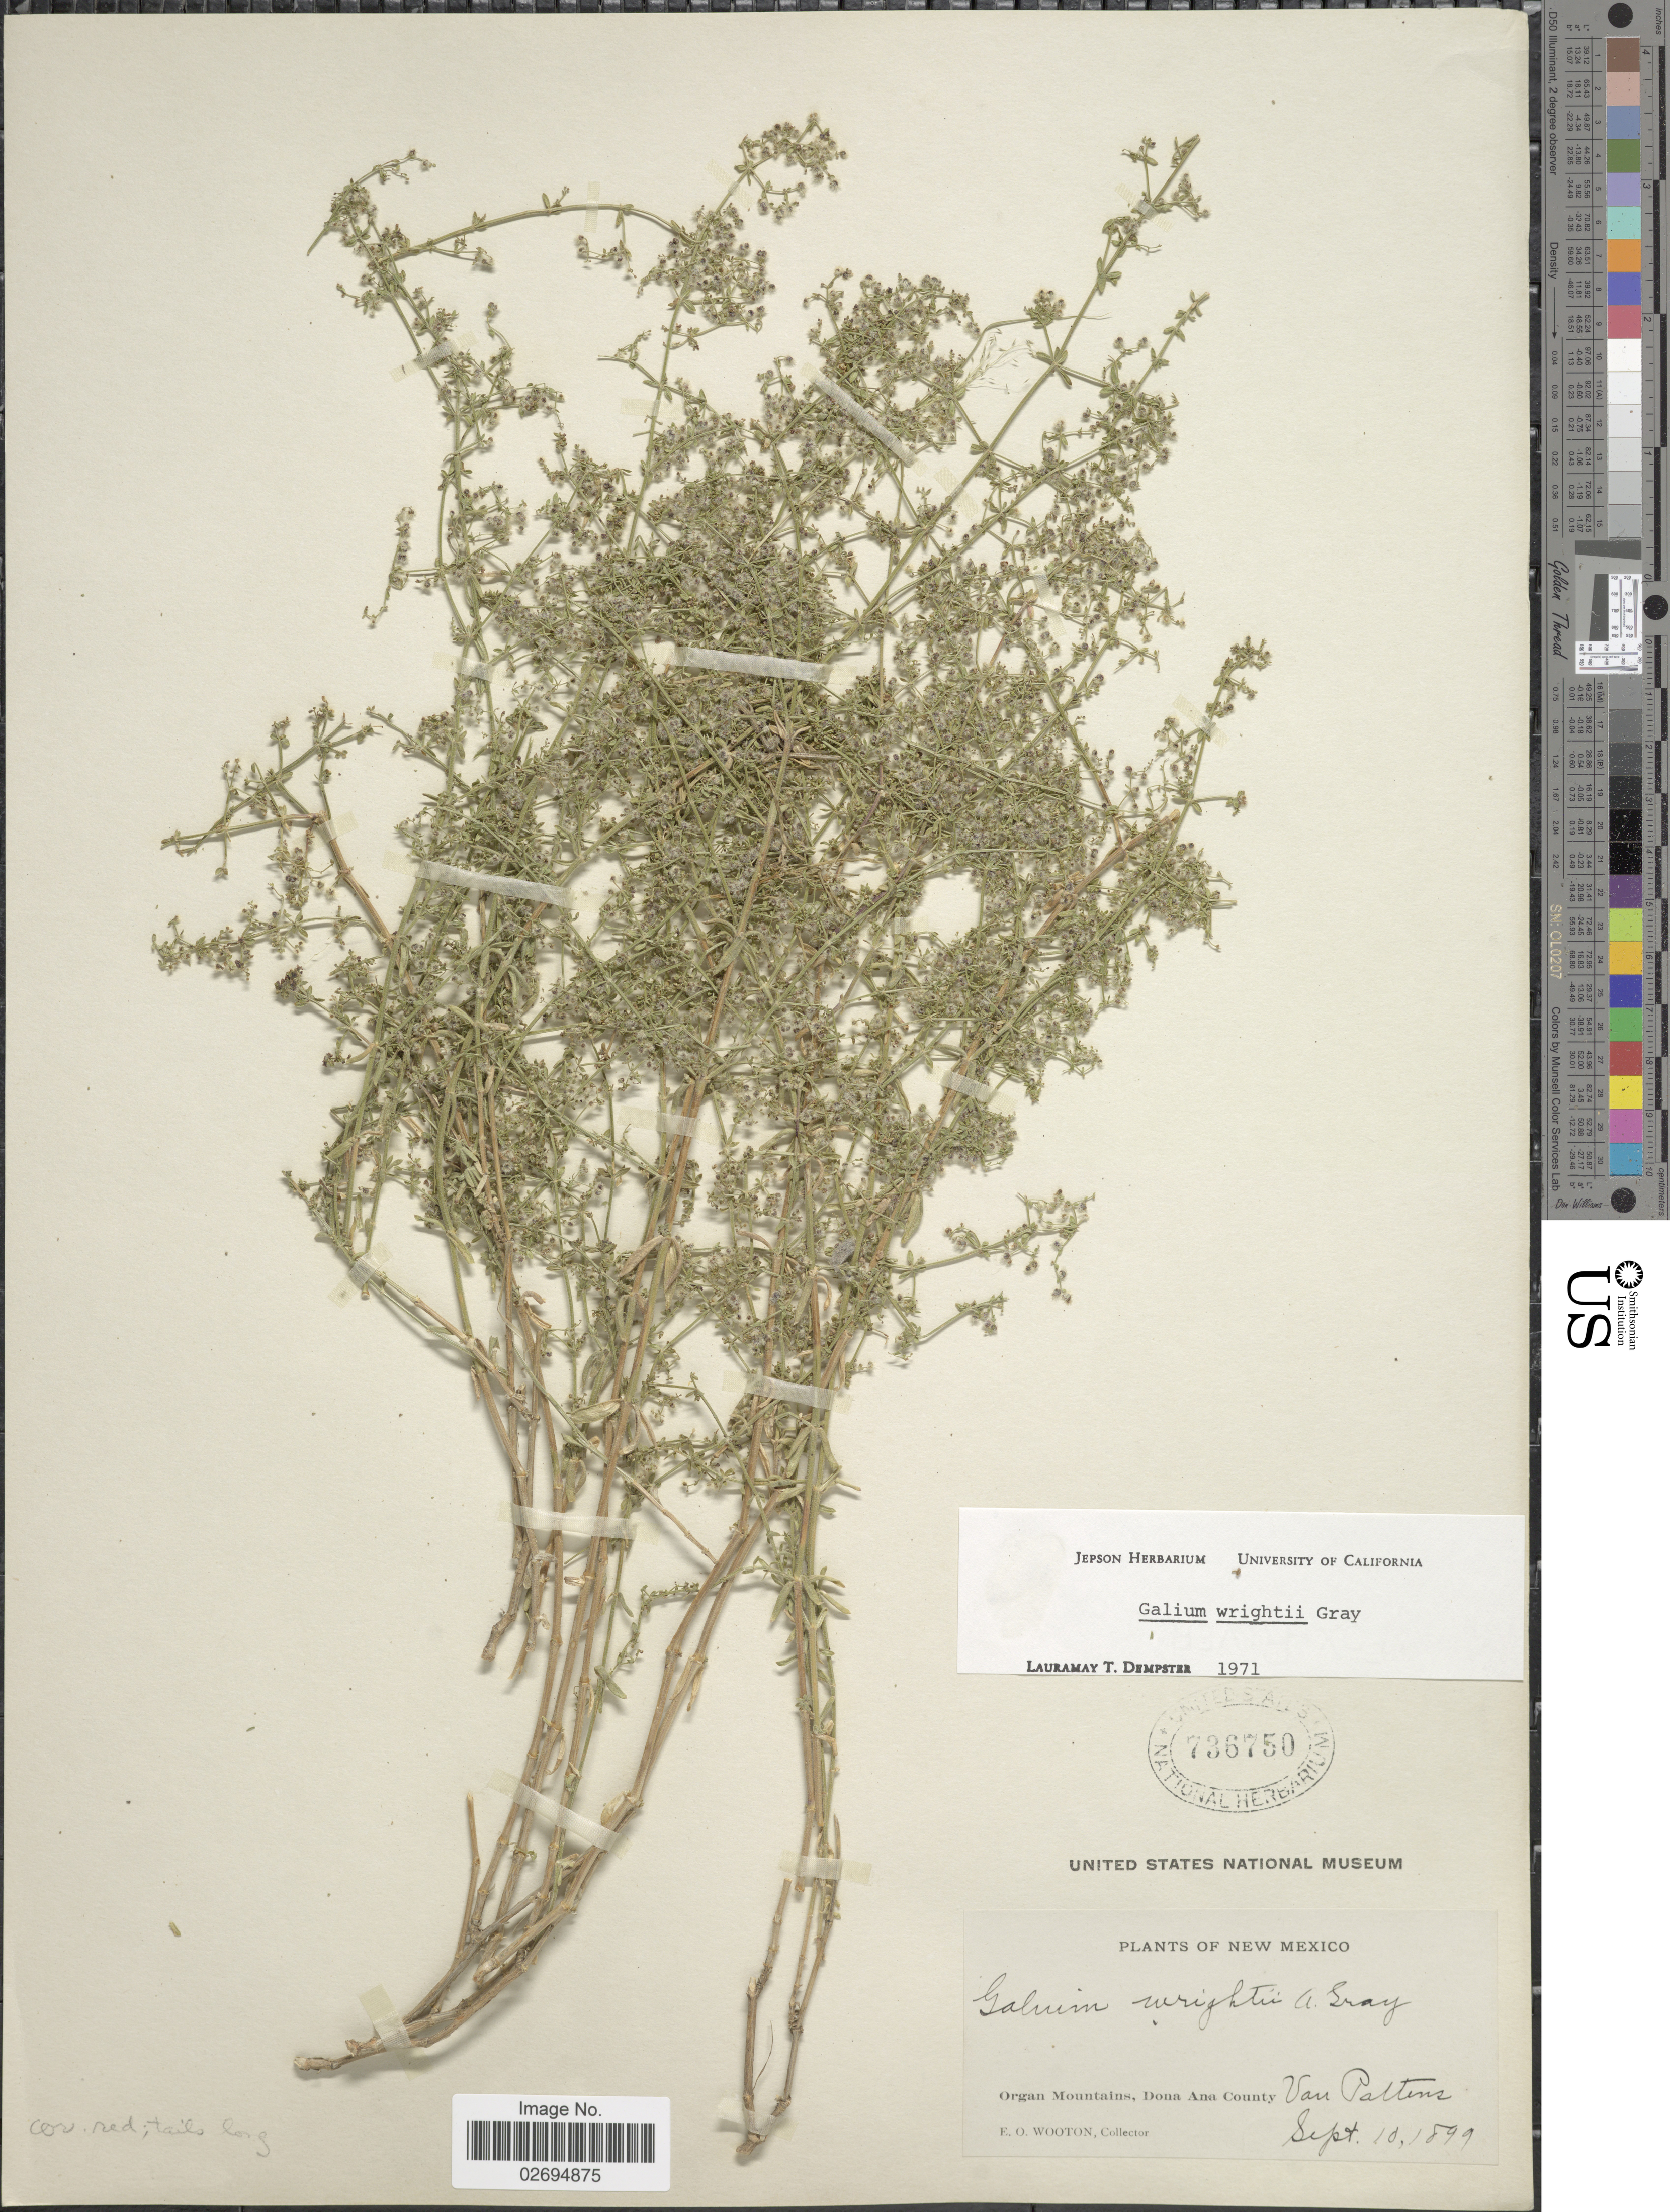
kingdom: Plantae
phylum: Tracheophyta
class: Magnoliopsida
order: Gentianales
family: Rubiaceae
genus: Galium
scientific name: Galium wrightii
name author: A. Gray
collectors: E. O. Wooton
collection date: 1899-09-10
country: United States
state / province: New Mexico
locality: Organ Mountains, Dona Ana County, Van Pattens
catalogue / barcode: US 736750